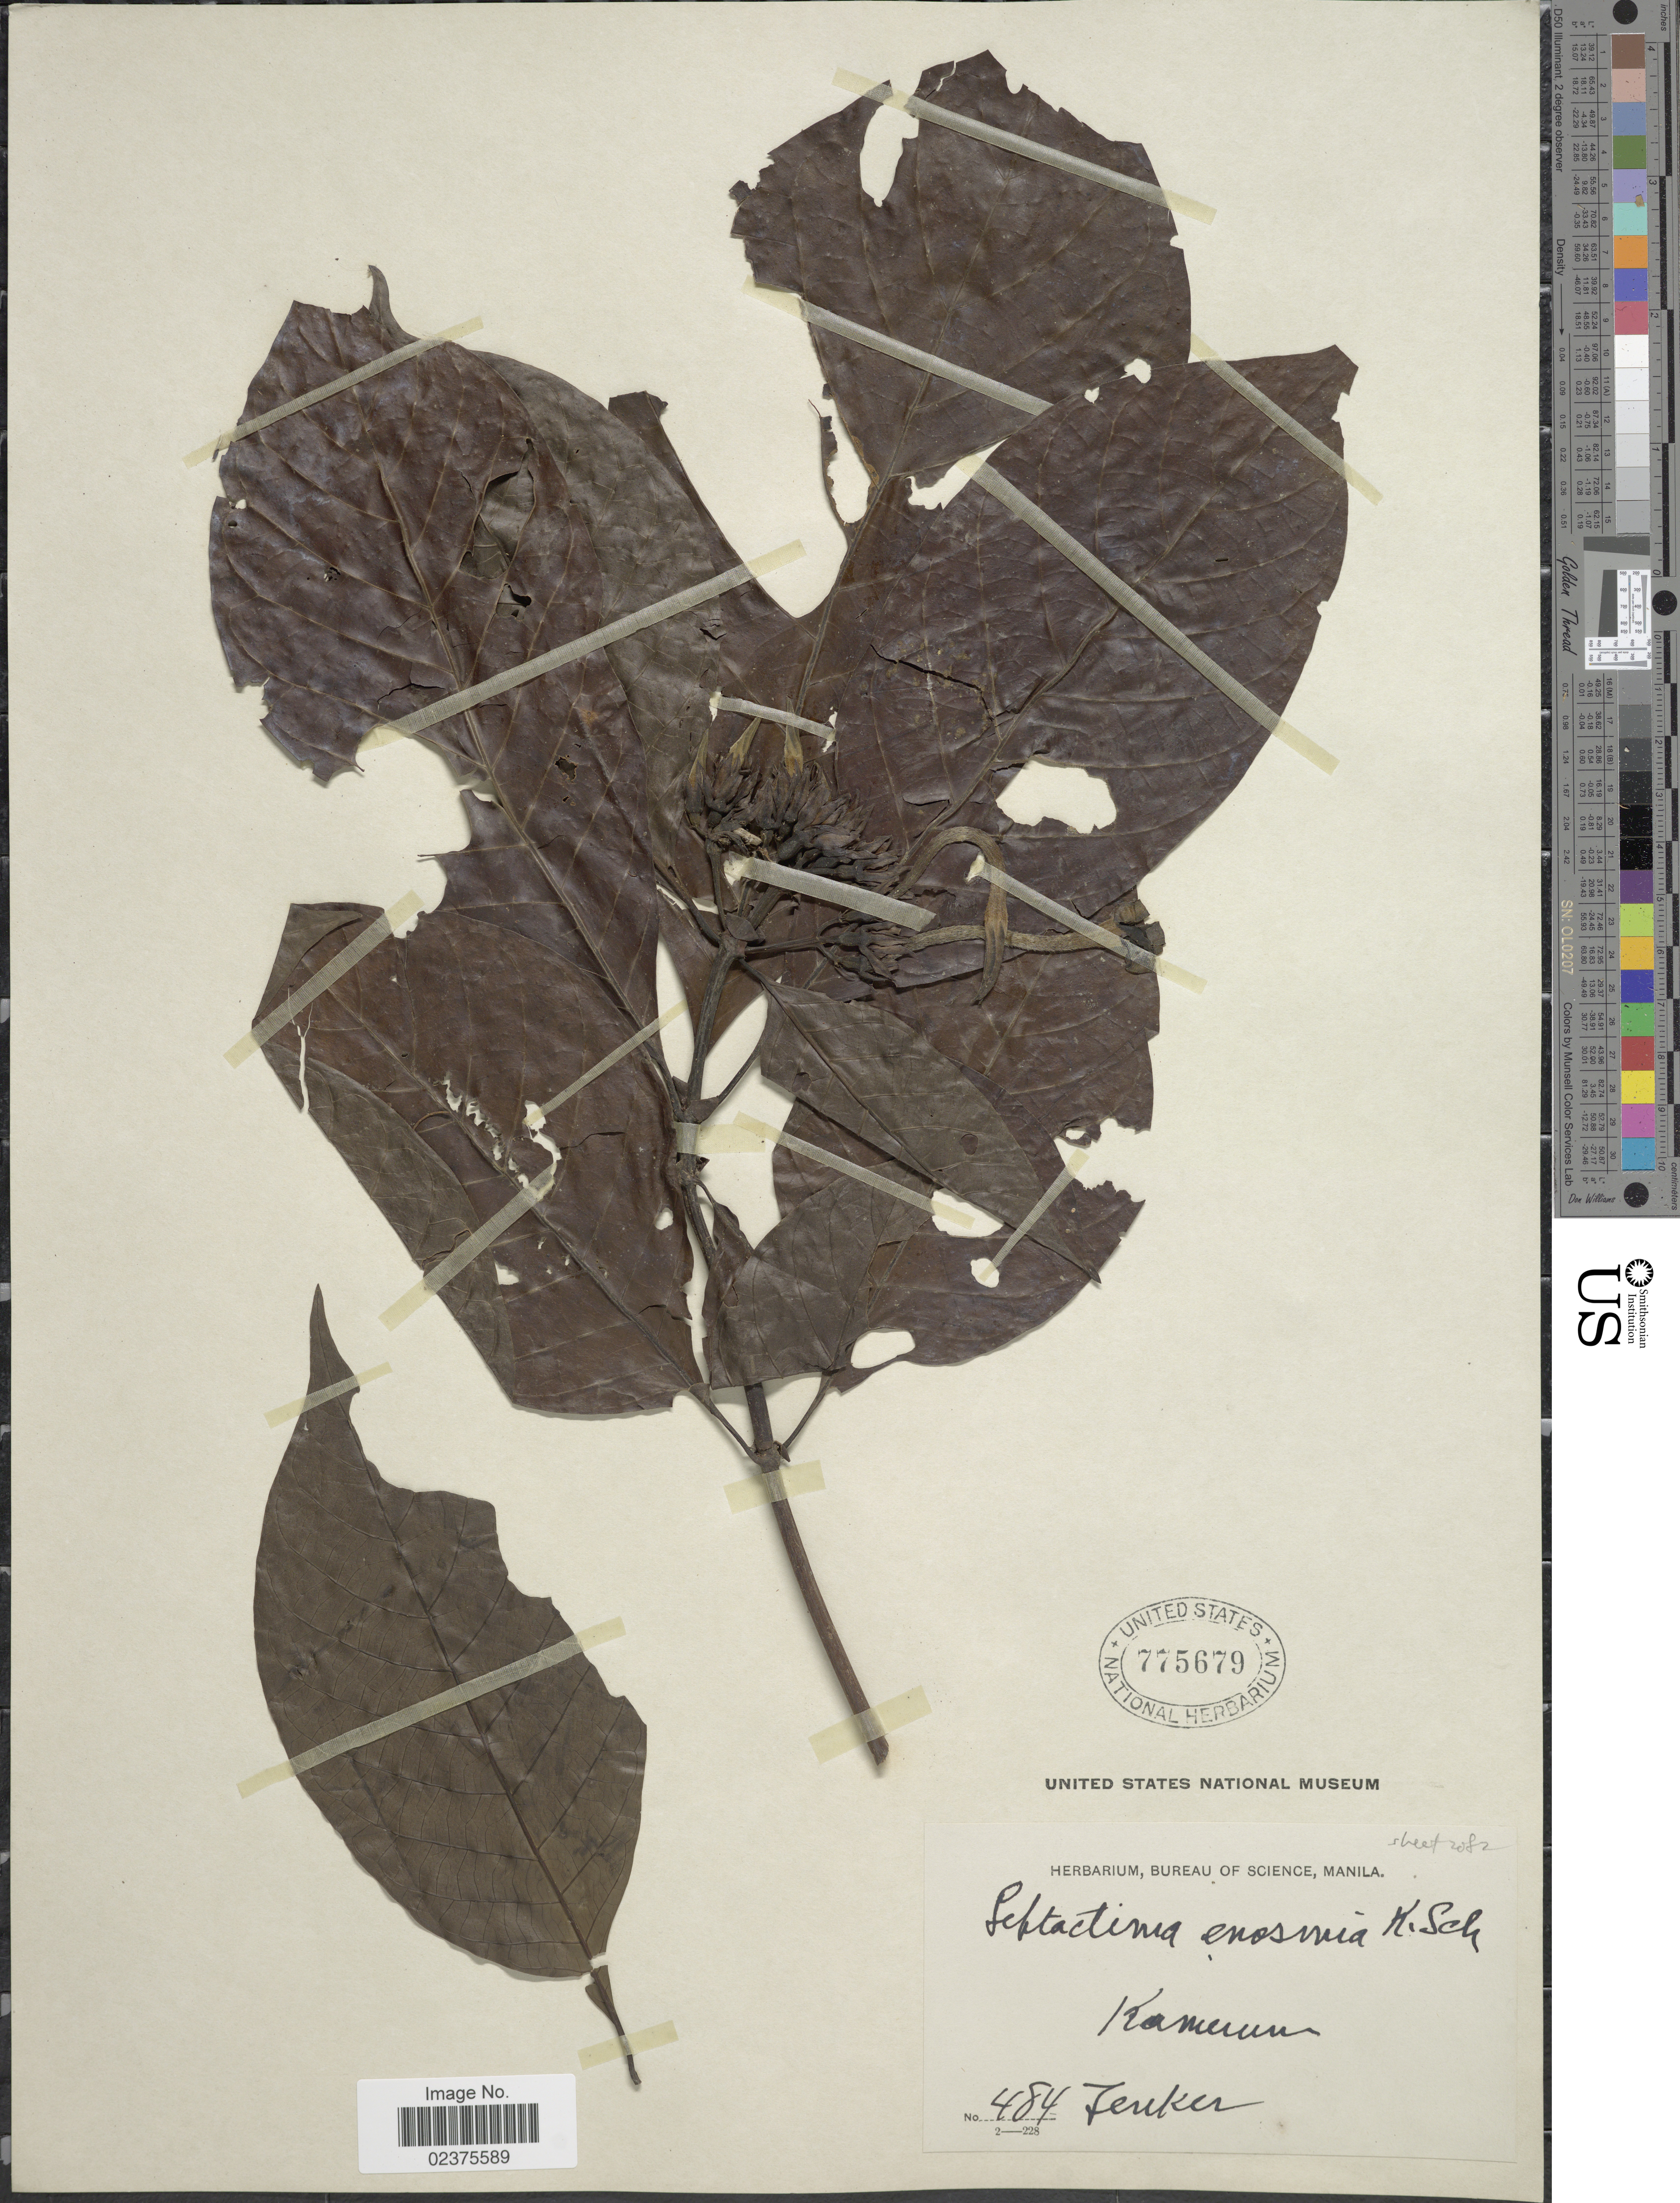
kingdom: Plantae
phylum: Tracheophyta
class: Magnoliopsida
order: Gentianales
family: Rubiaceae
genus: Dictyandra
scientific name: Dictyandra involucrata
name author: (Hook. f.) Hiern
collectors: Zenker, --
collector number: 484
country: Cameroon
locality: Kamerun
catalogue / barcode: US 775679